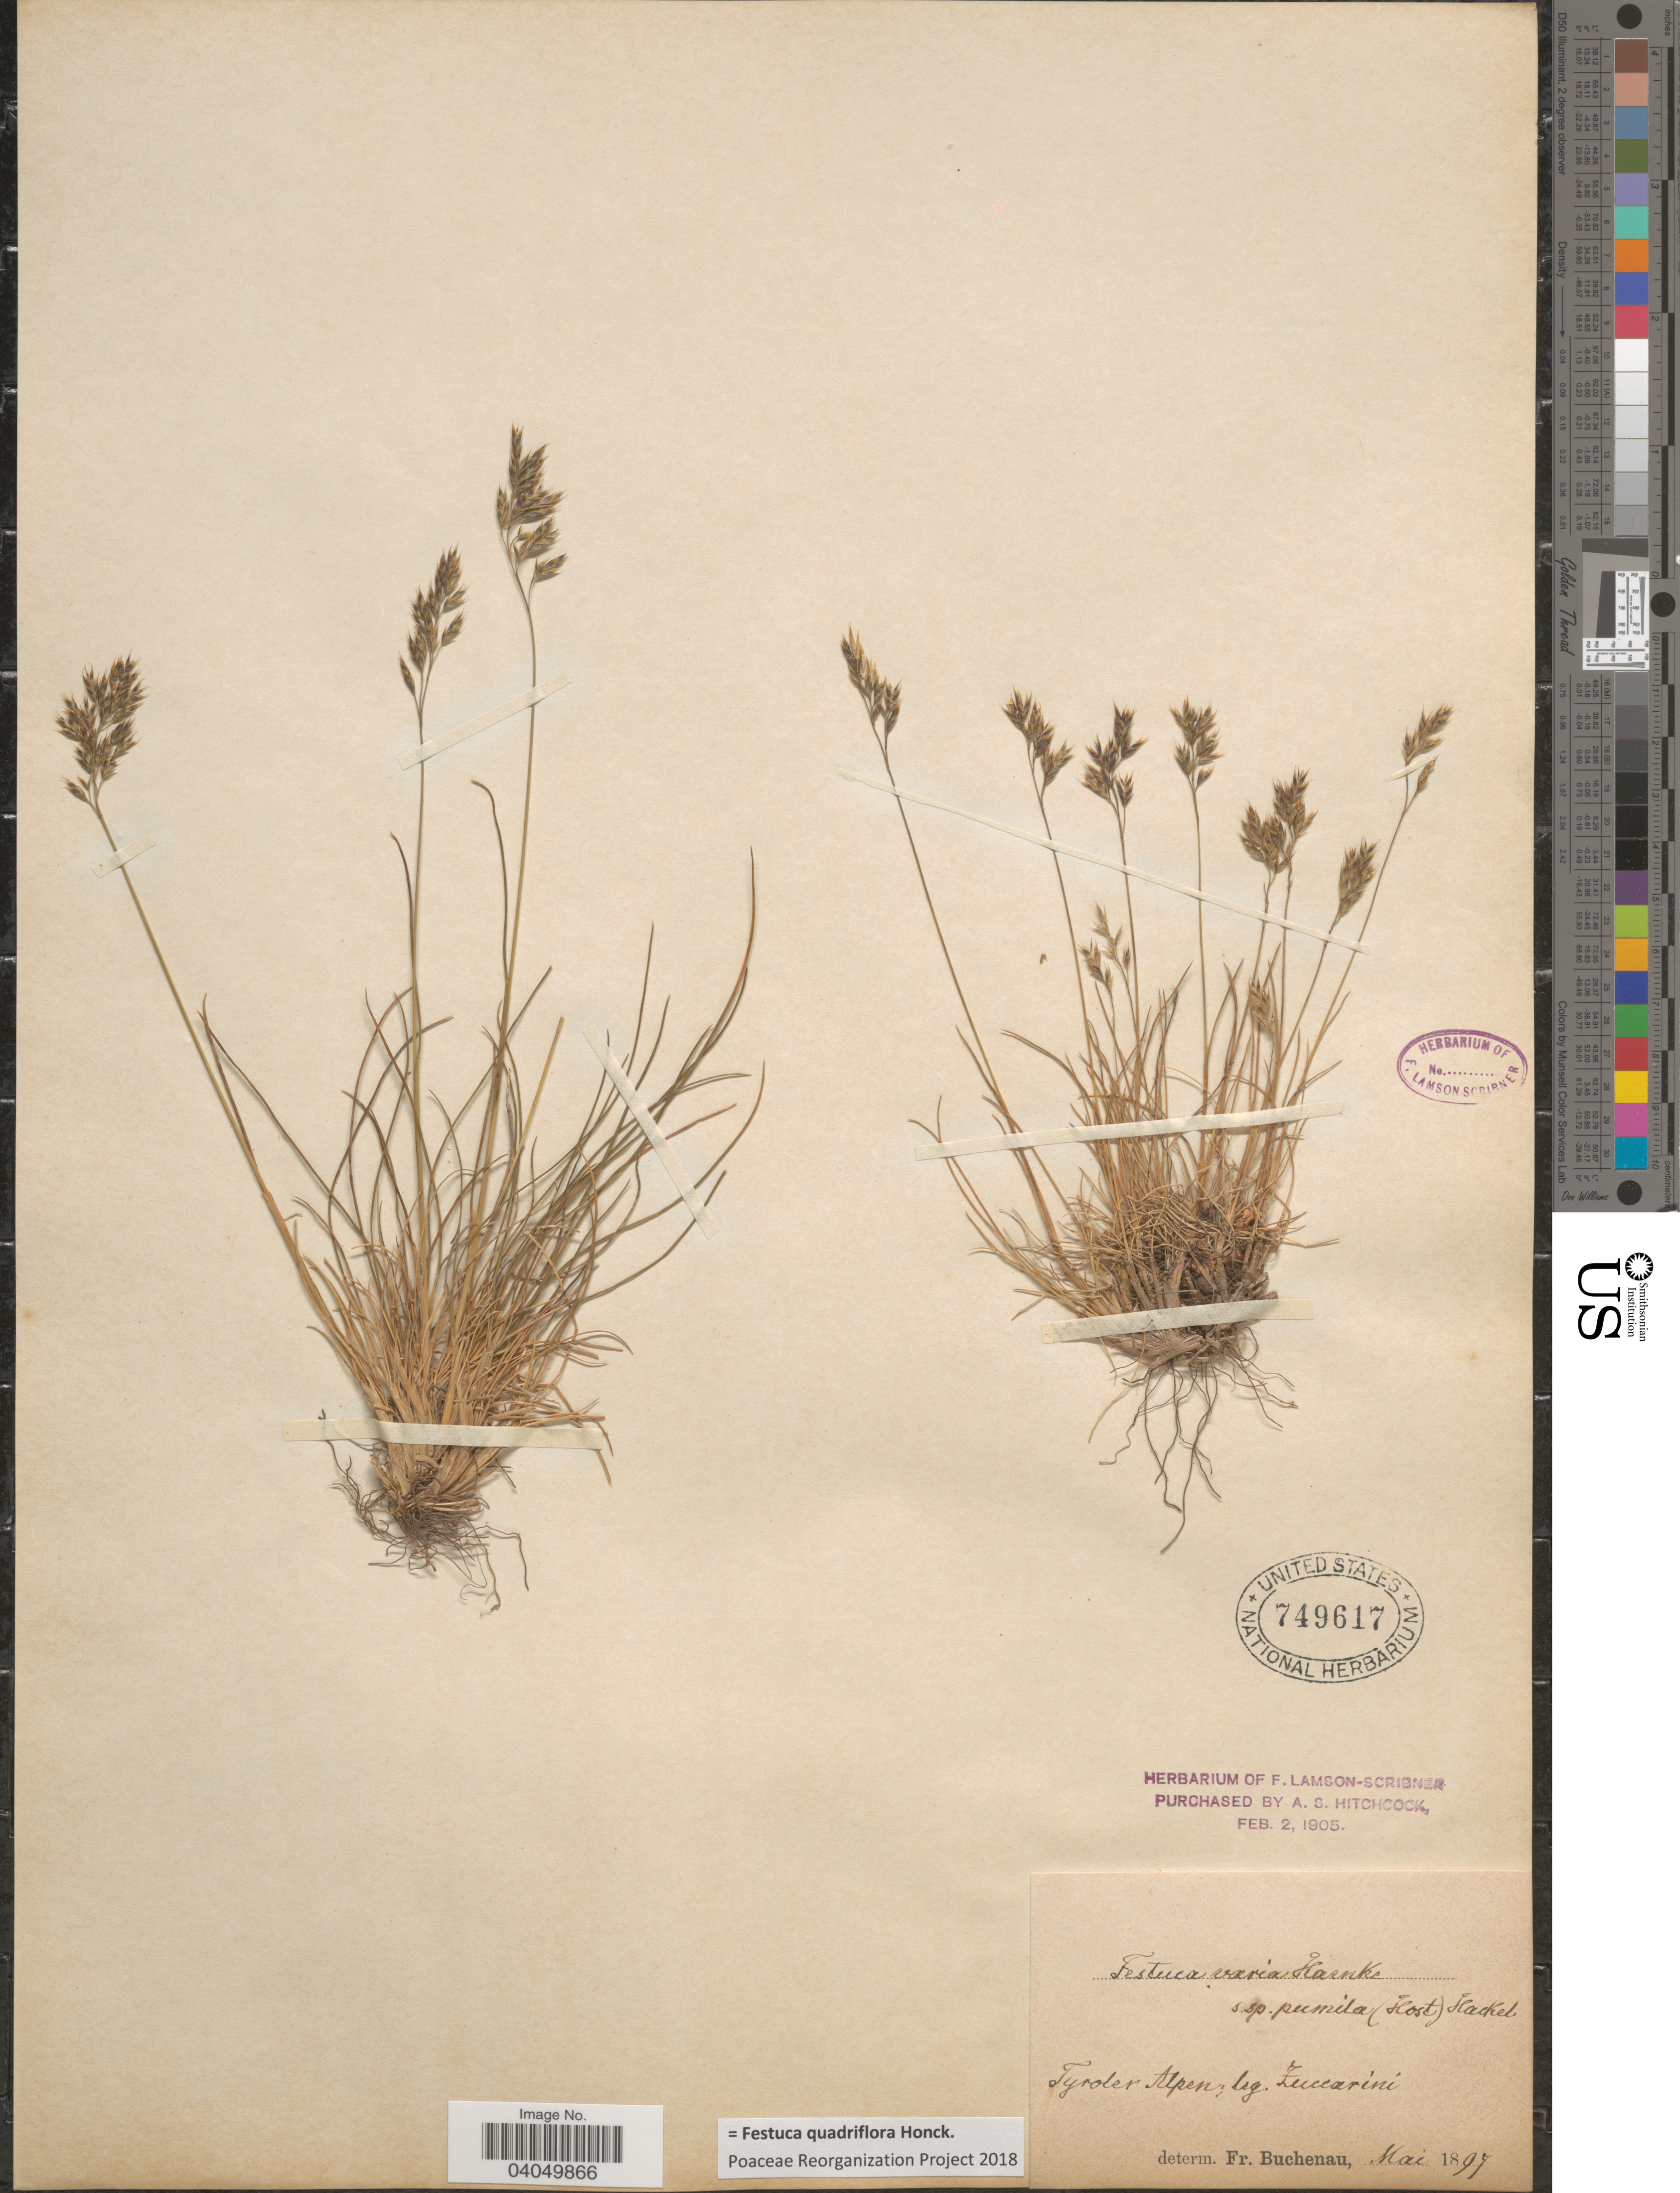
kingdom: Plantae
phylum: Tracheophyta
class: Liliopsida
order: Poales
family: Poaceae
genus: Festuca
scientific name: Festuca quadriflora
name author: Honck.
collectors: Zuccarini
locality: Tyroler Alpen.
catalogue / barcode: US 749617